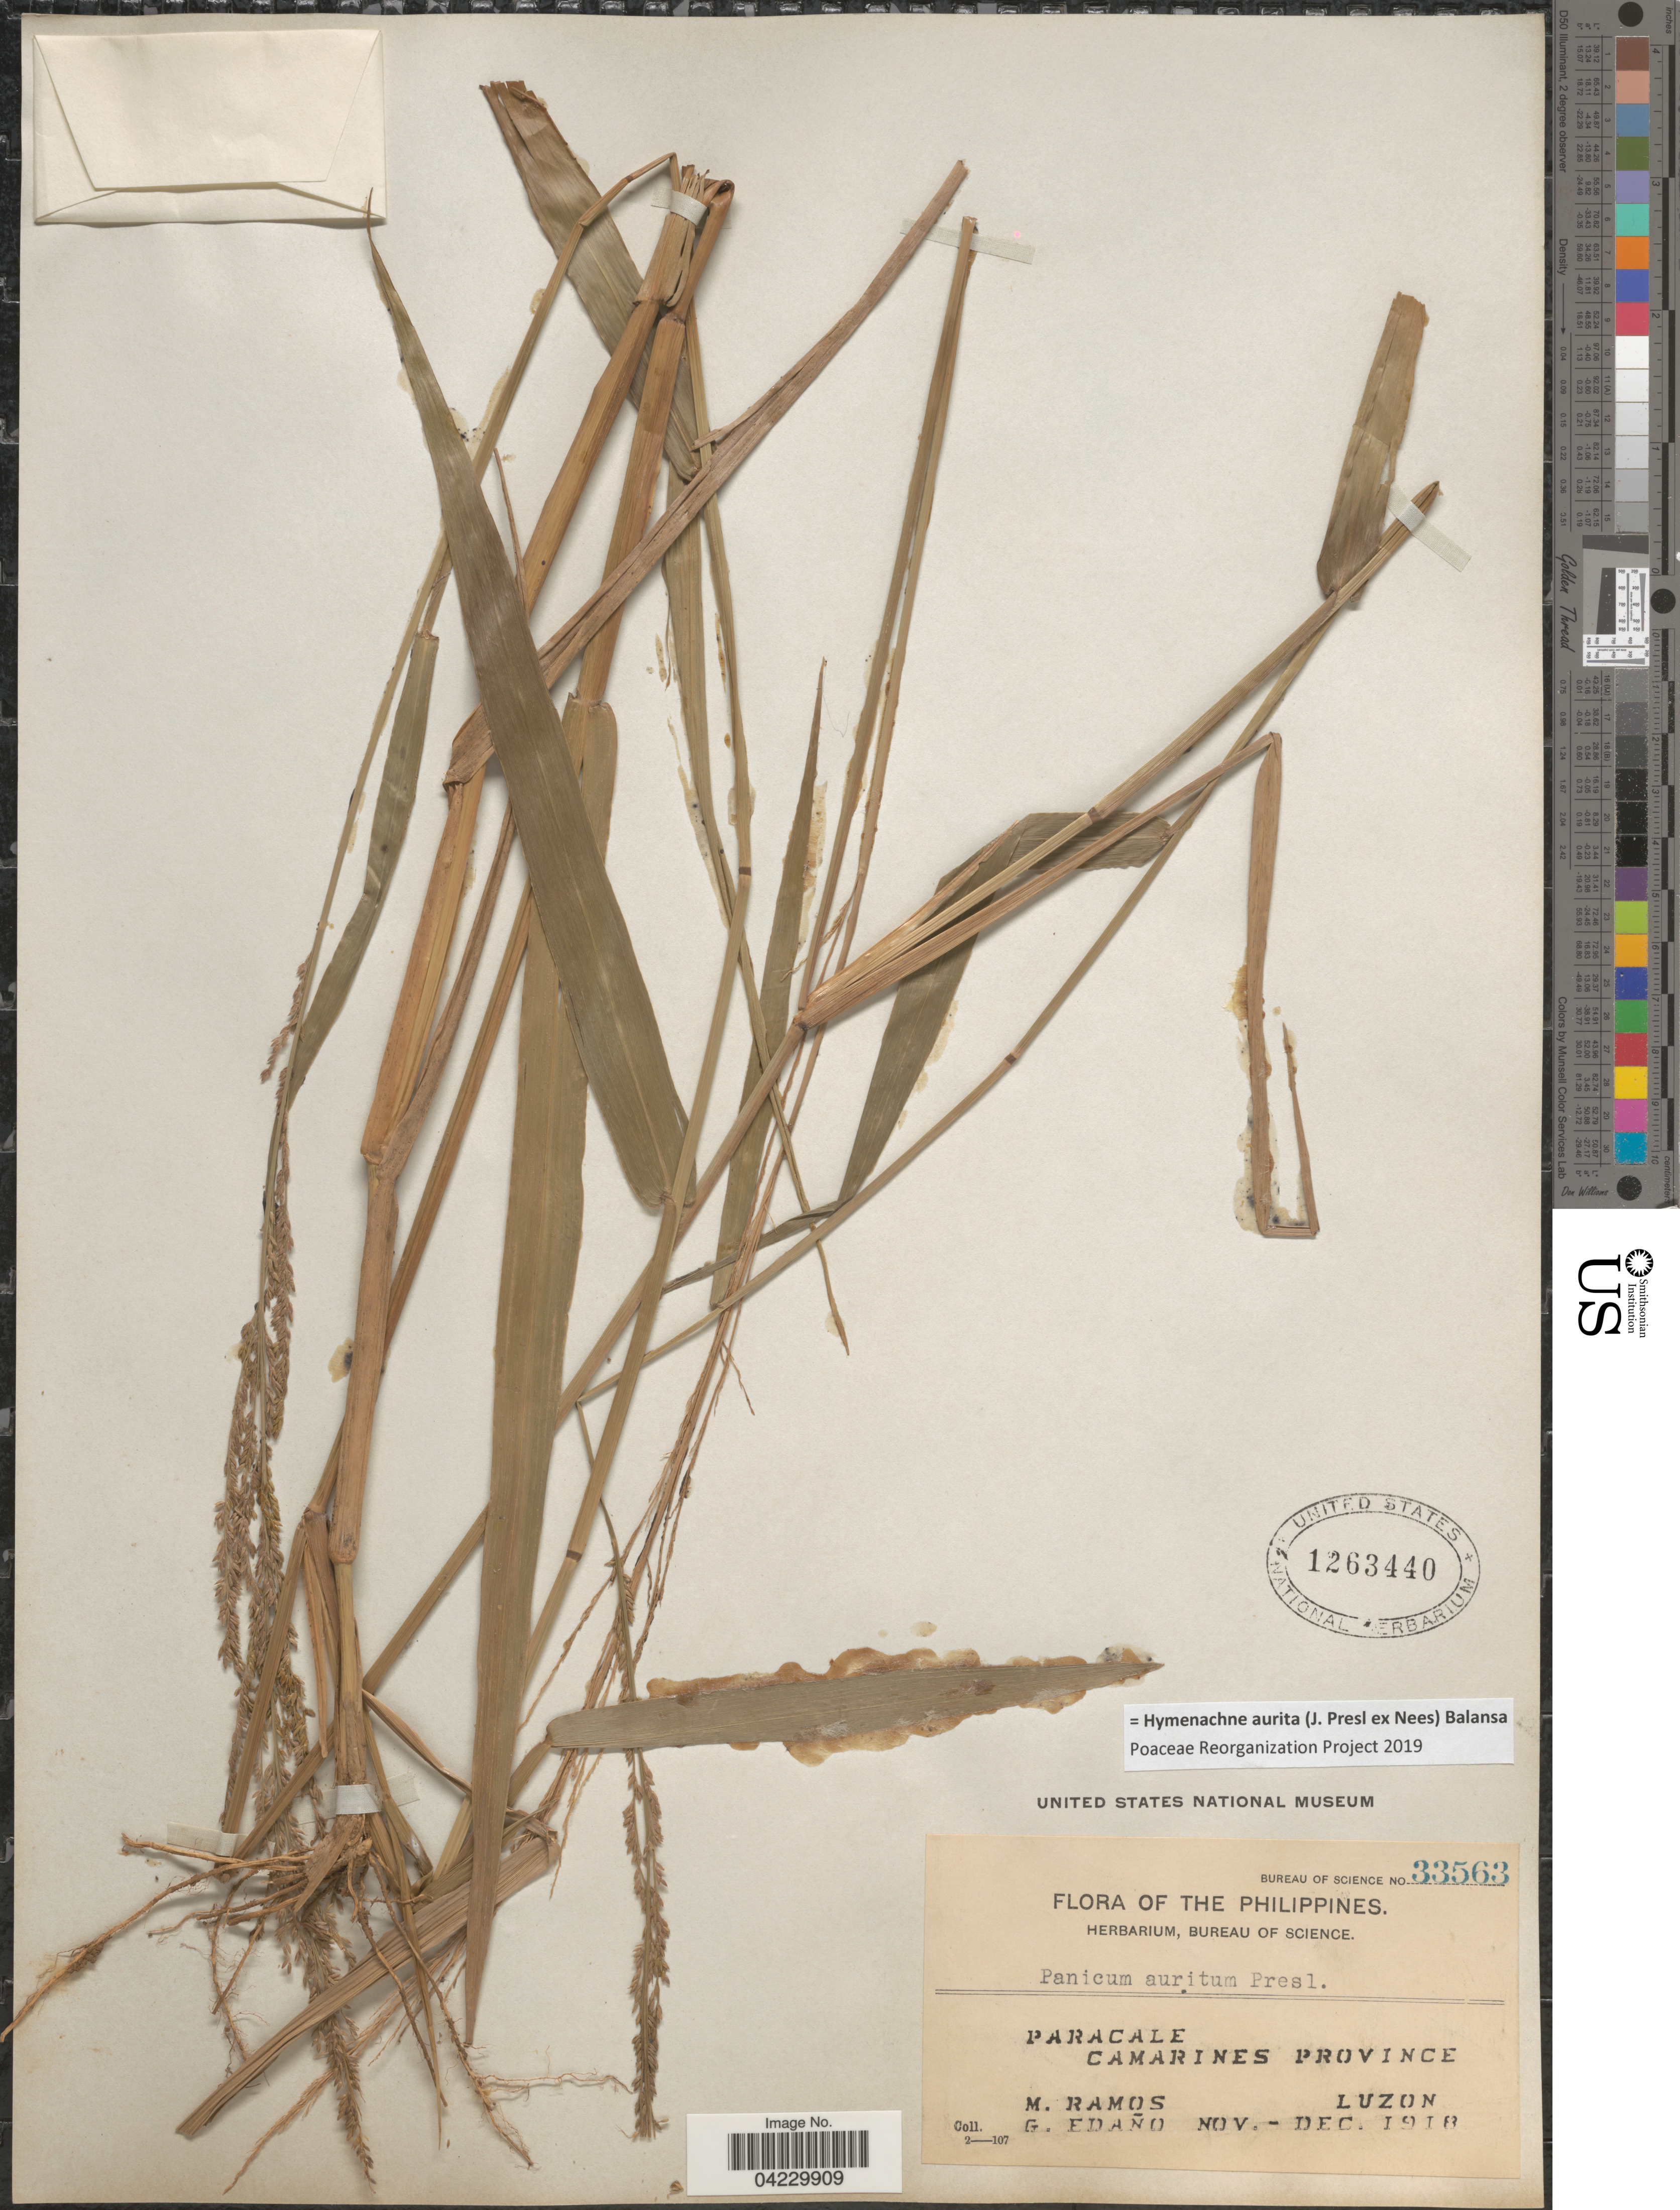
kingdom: Plantae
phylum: Tracheophyta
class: Liliopsida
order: Poales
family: Poaceae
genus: Hymenachne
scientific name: Hymenachne aurita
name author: (J. Presl ex Nees) Balansa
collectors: M. Ramos & G. Edaño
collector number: Bureau of Science 33563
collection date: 1918-11/1918-12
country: Philippines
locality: Paracale. Camarines Province. Luzon.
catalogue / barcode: US 1263440